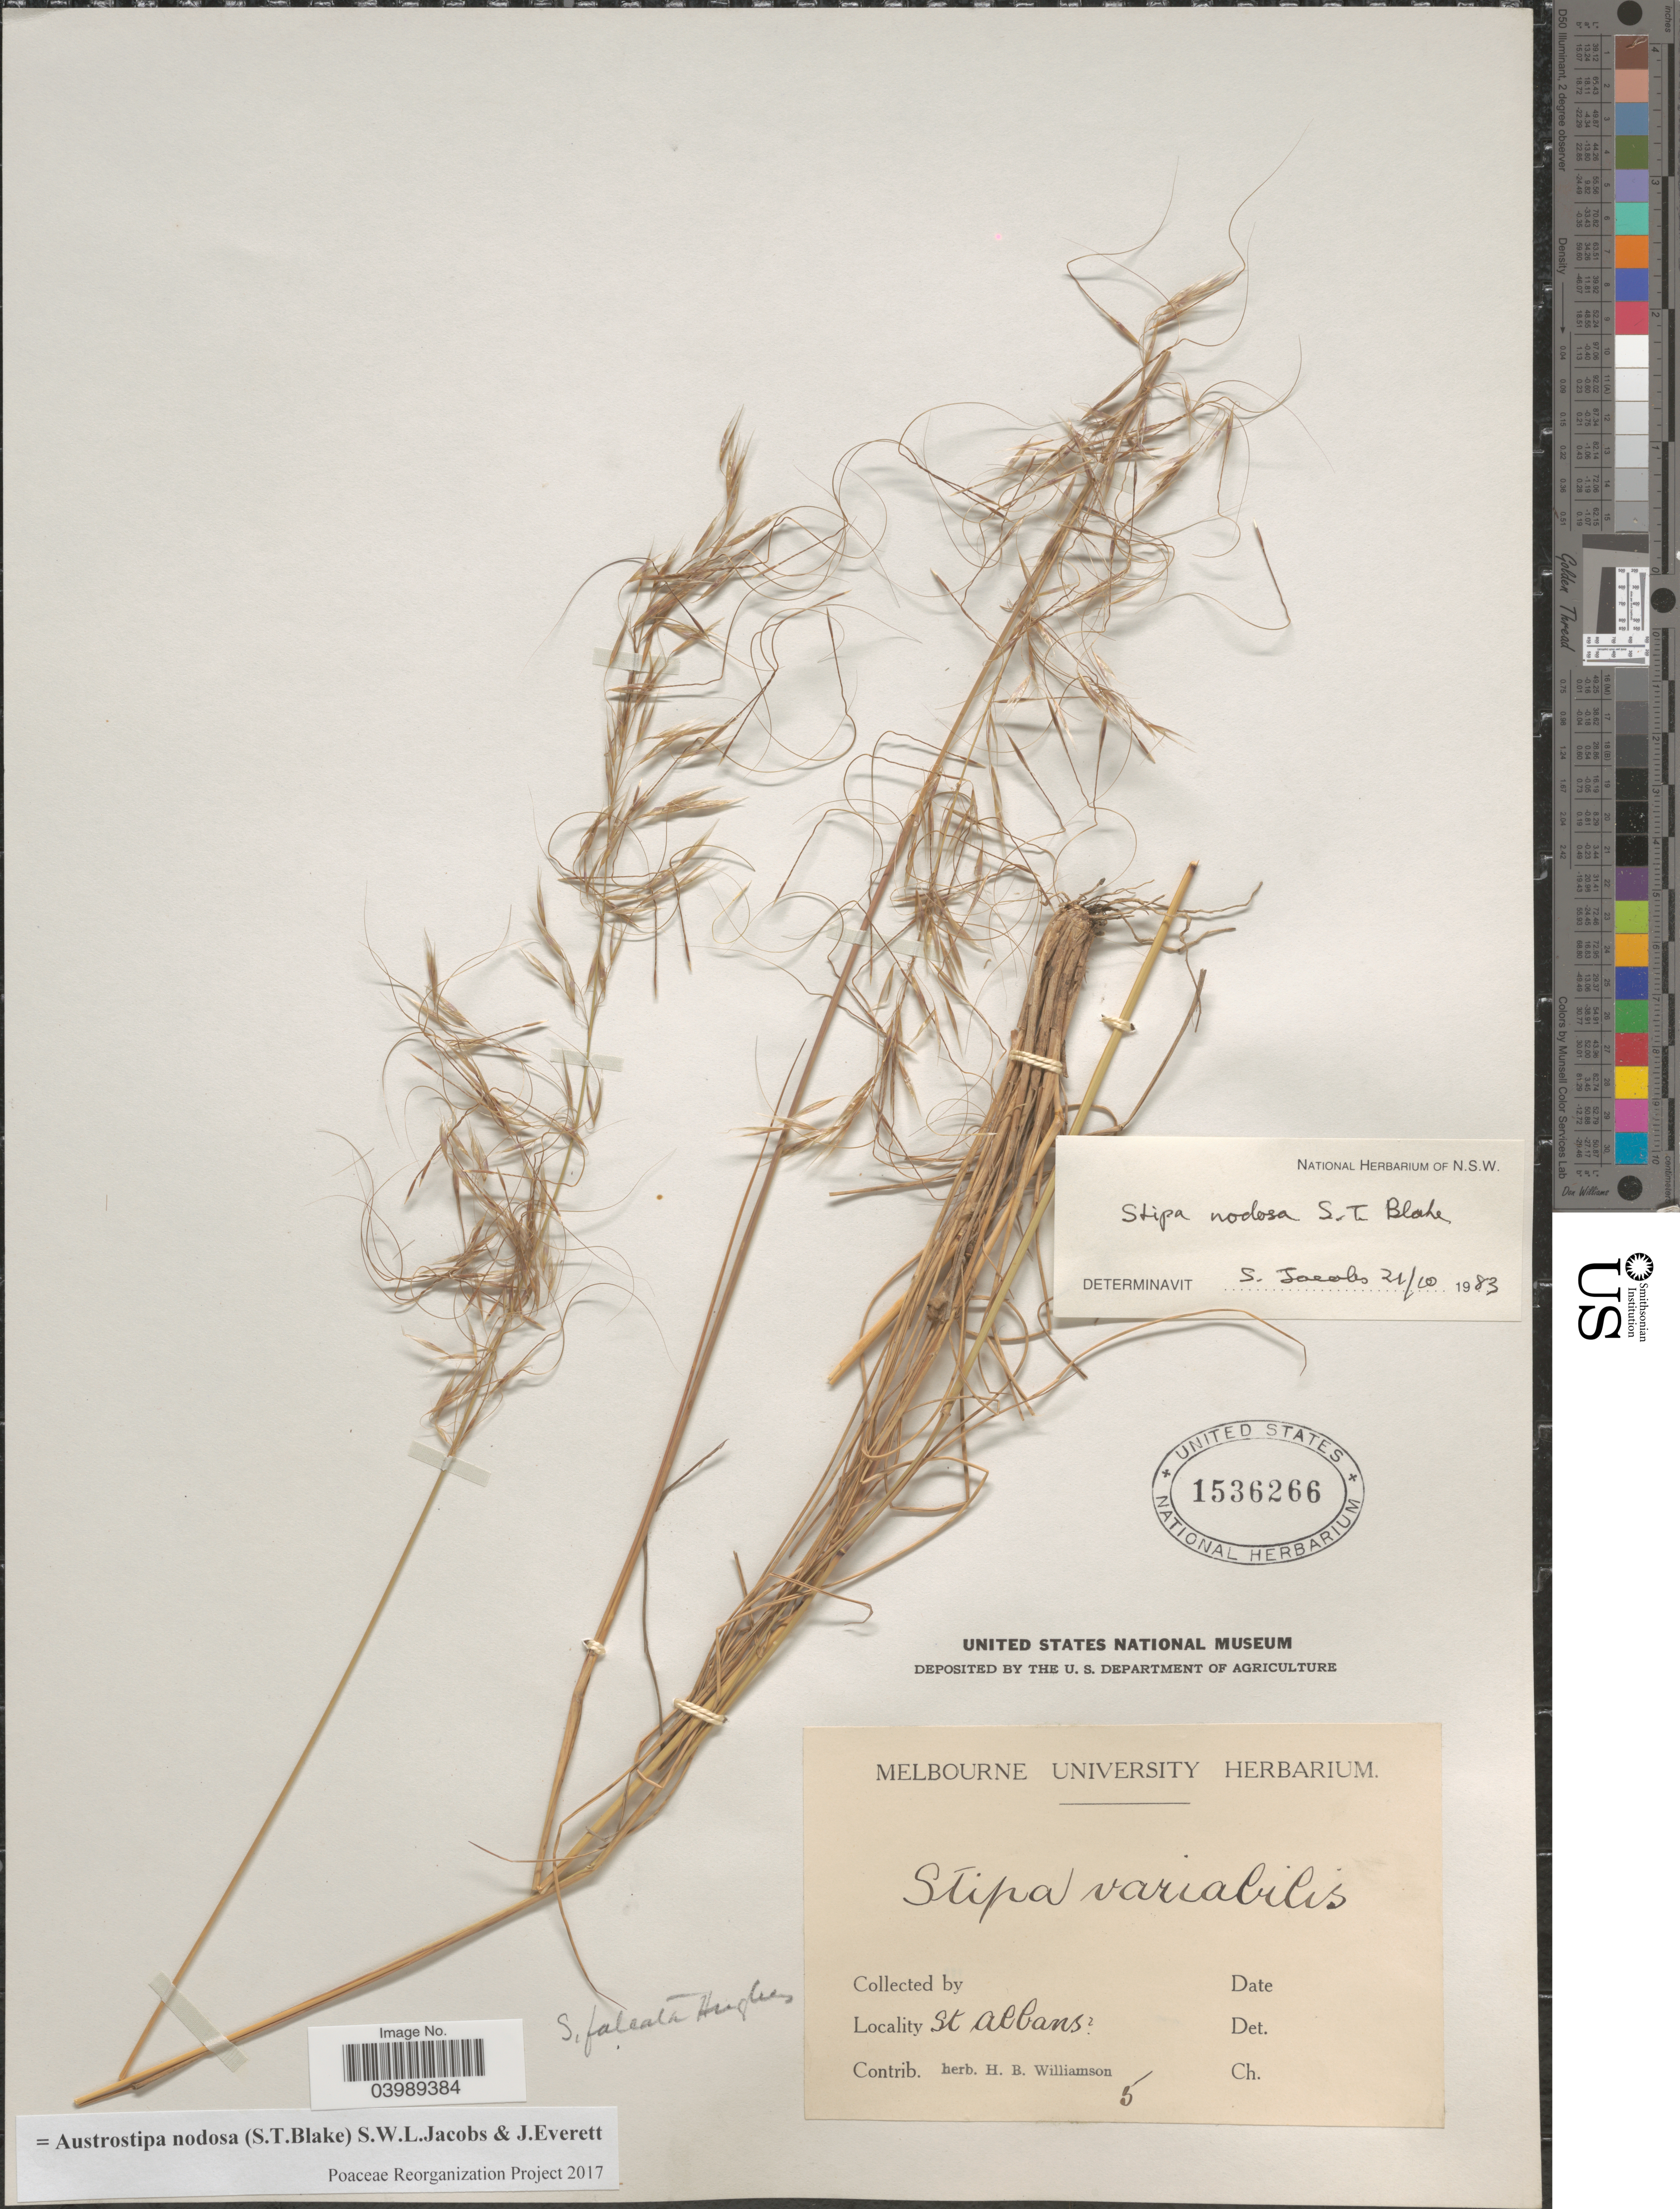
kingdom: Plantae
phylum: Tracheophyta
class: Liliopsida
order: Poales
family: Poaceae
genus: Austrostipa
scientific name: Austrostipa nodosa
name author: (S.T. Blake) S.W.L. Jacobs & J. Everett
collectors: Ex herb. H. B. Williamson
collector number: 5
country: Australia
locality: St. Albans.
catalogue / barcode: US 1536266